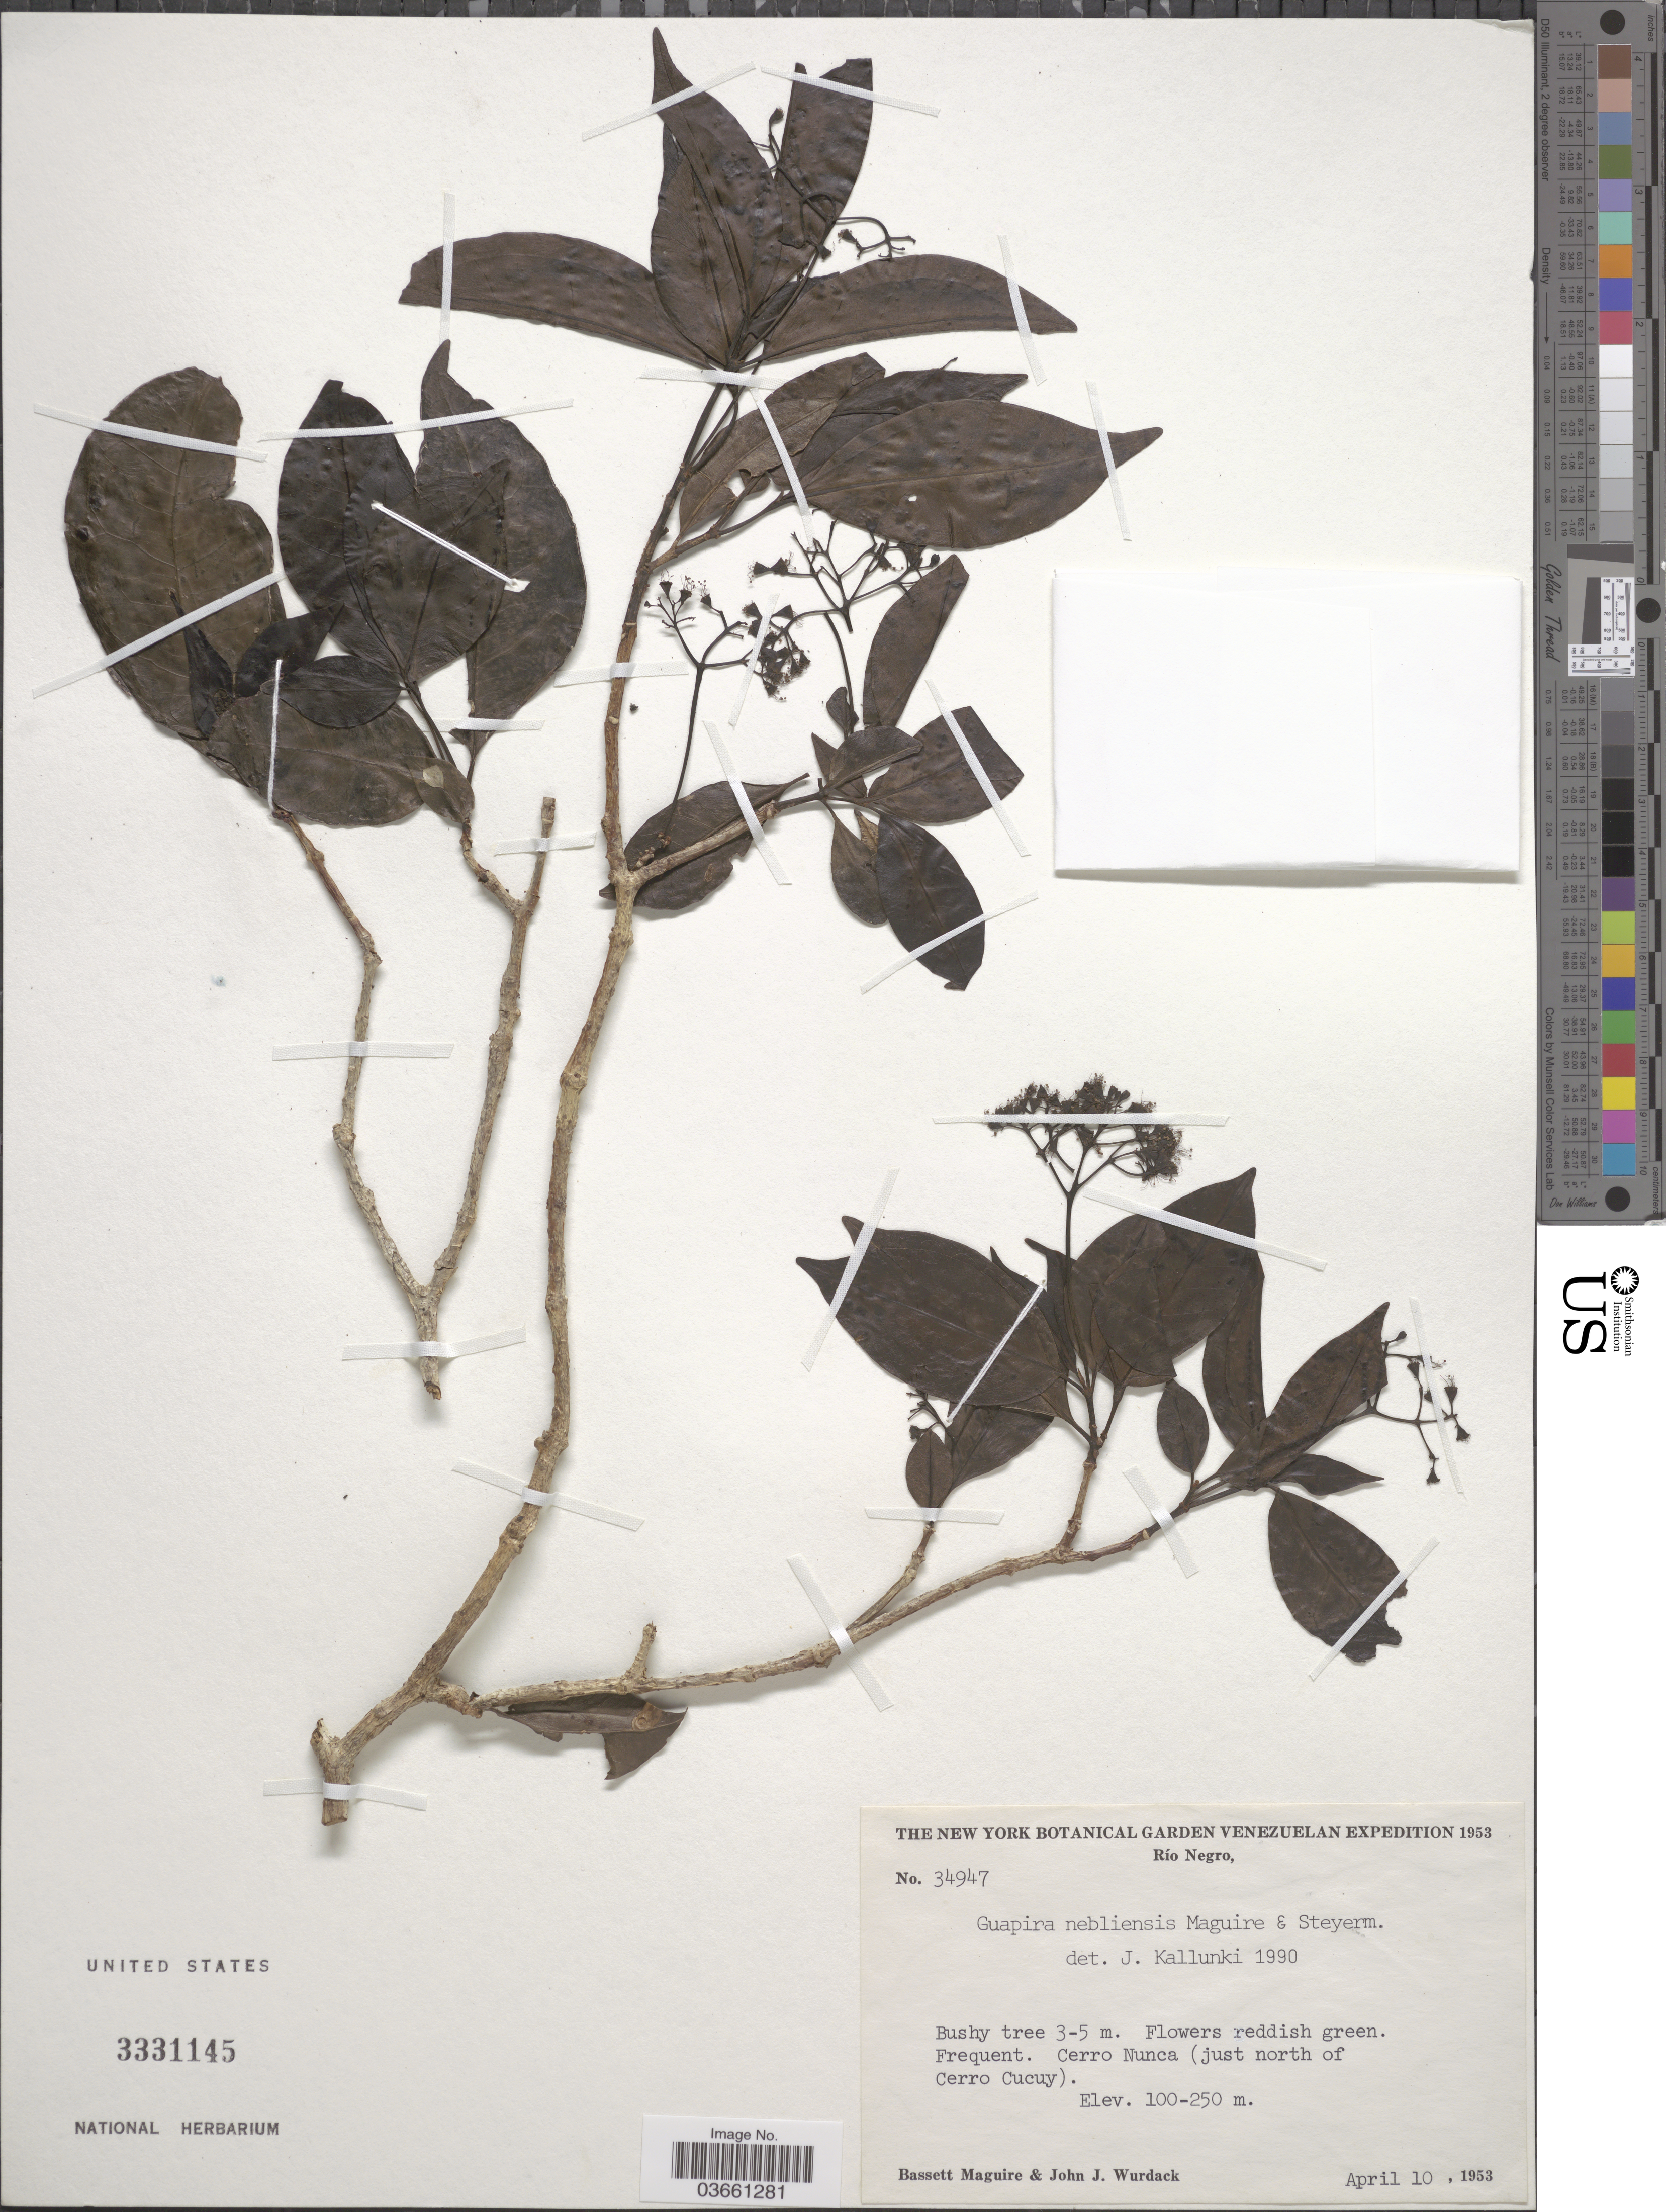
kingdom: Plantae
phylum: Tracheophyta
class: Magnoliopsida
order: Caryophyllales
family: Nyctaginaceae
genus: Guapira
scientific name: Guapira neblinensis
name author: Maguire & Steyerm.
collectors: B. Maguire & J. J. Wurdack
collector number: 34947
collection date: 1953-04-10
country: Venezuela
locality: Cerro Nunca (just north of Cerro Cucuy).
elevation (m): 100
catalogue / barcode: US 3331145